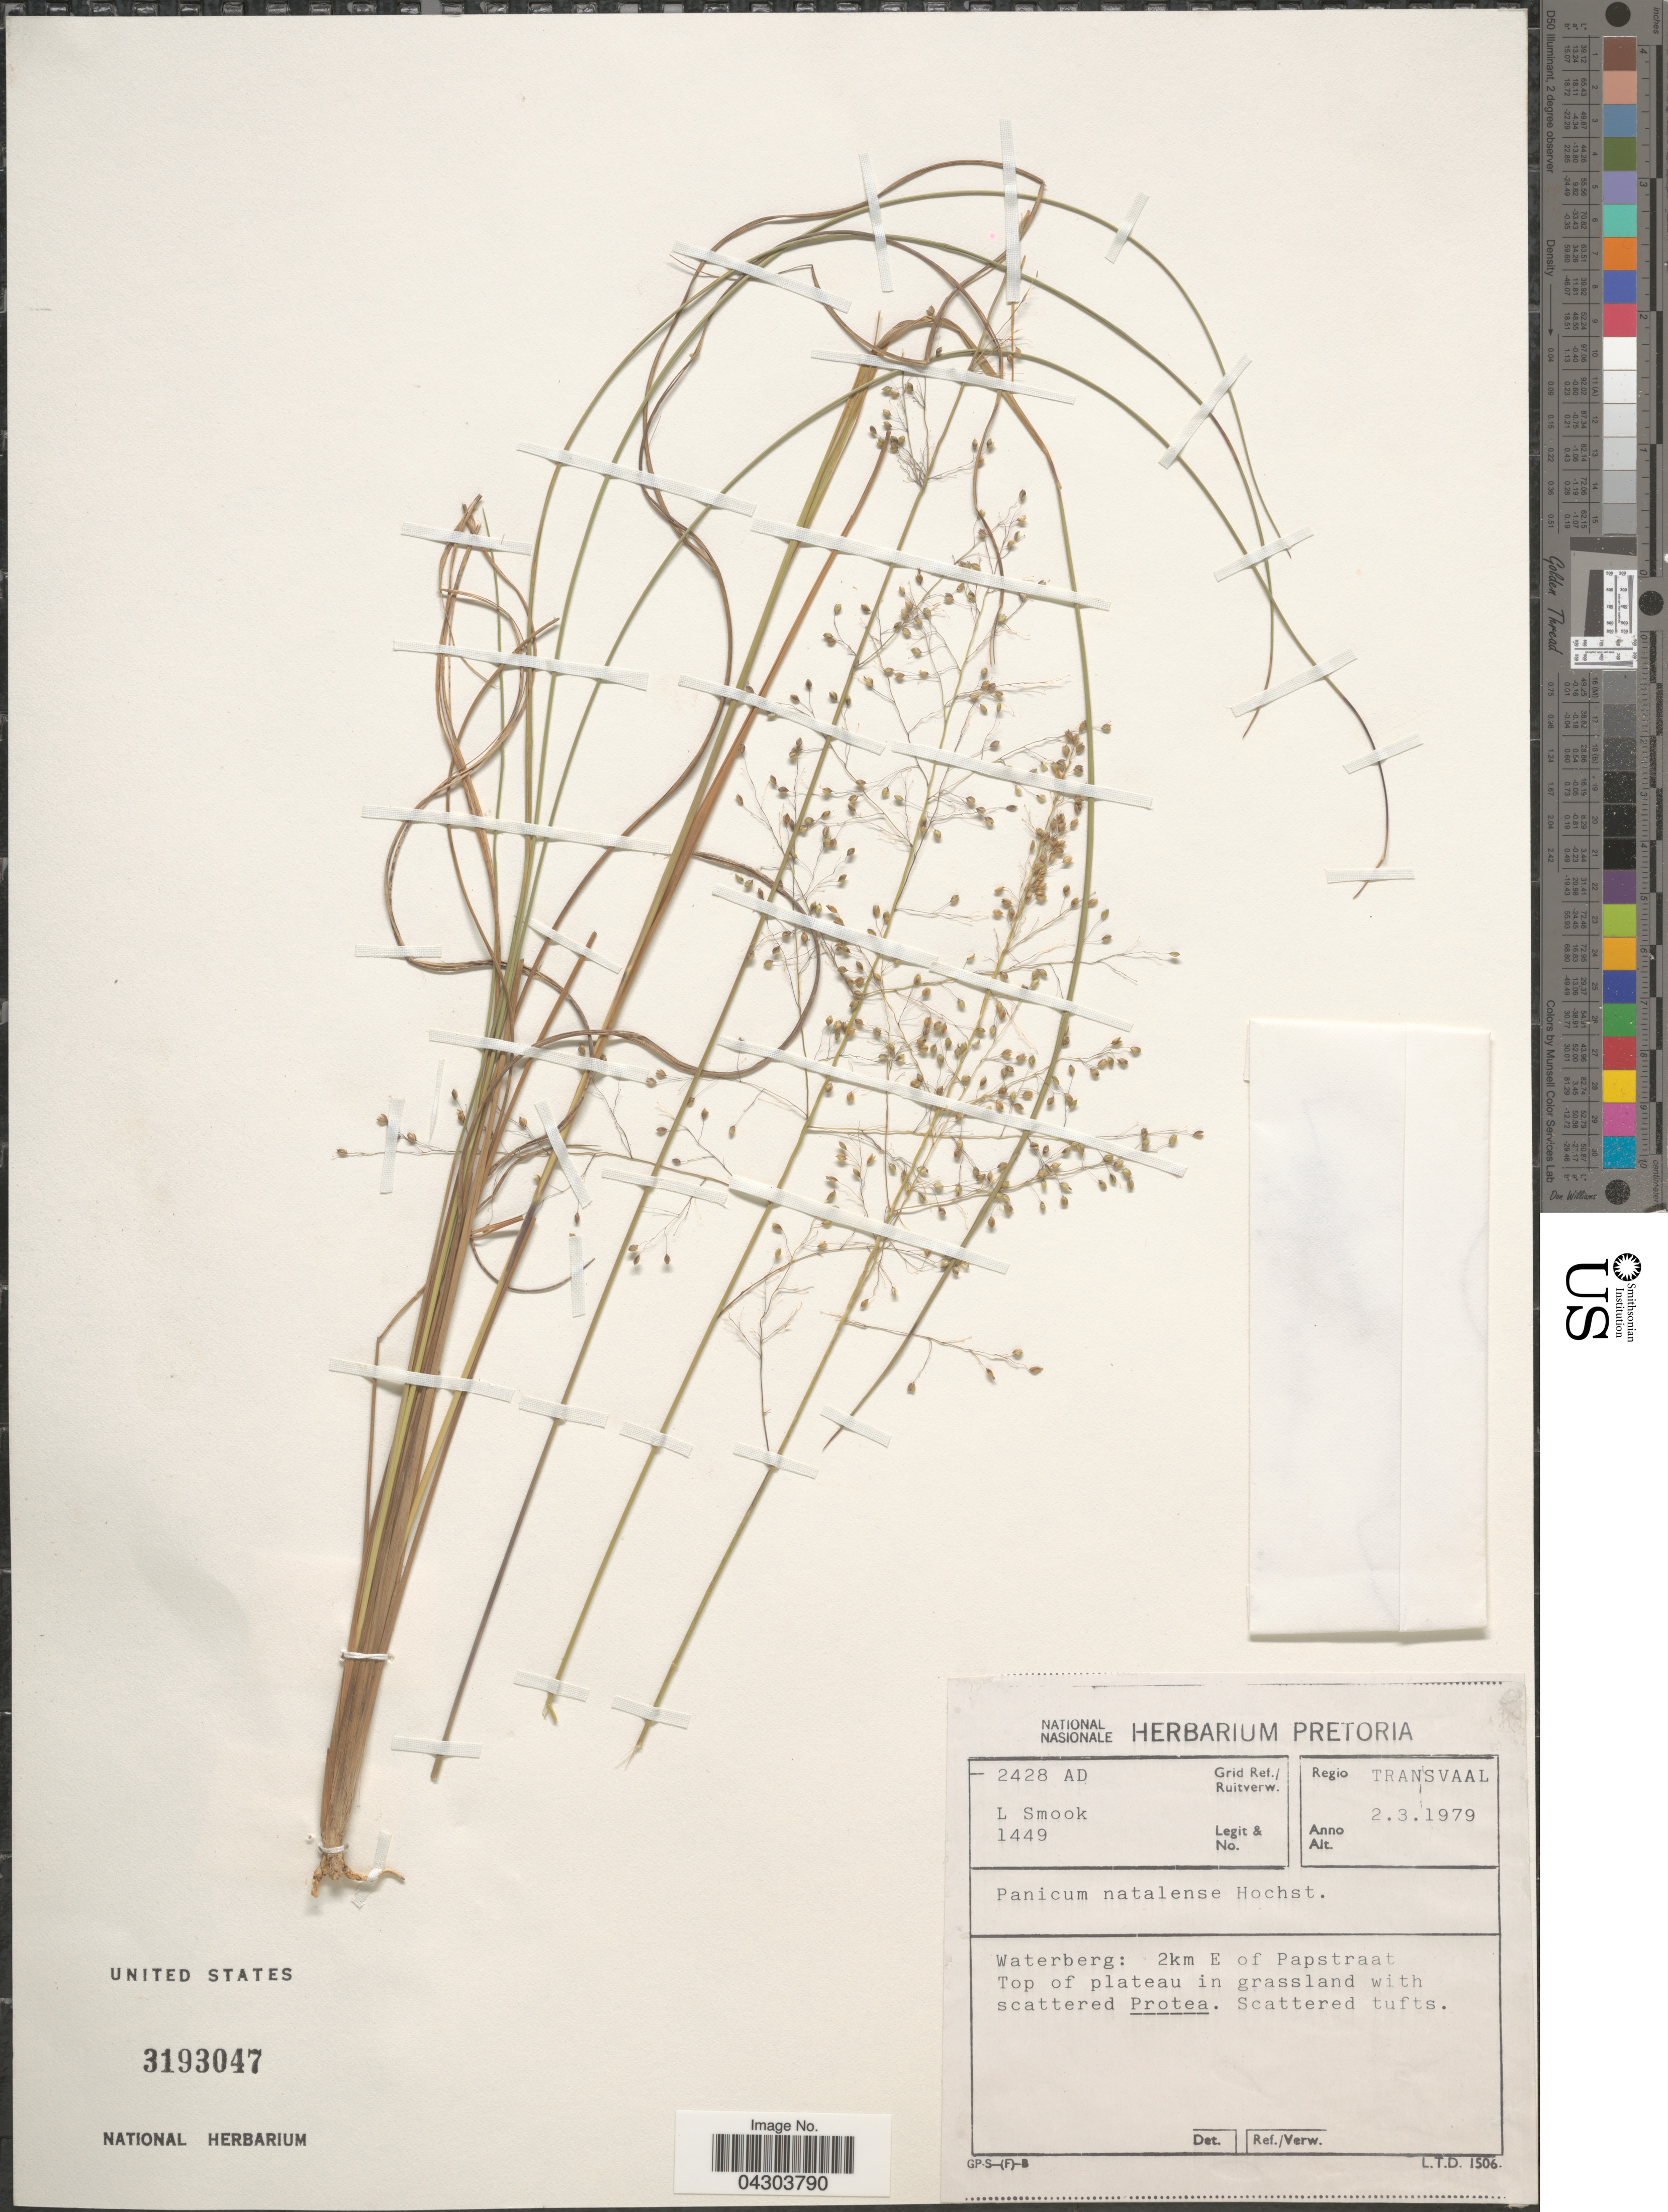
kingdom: Plantae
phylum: Tracheophyta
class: Liliopsida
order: Poales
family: Poaceae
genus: Panicum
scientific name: Panicum natalense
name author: Hochst.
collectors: L. Smook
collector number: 1449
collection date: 1979-03-02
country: South Africa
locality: Grid Ref./Ruitverw. 2428 AD. Regio Transvaal. Waterberg: 2km E of Papstraat.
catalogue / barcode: US 3193047